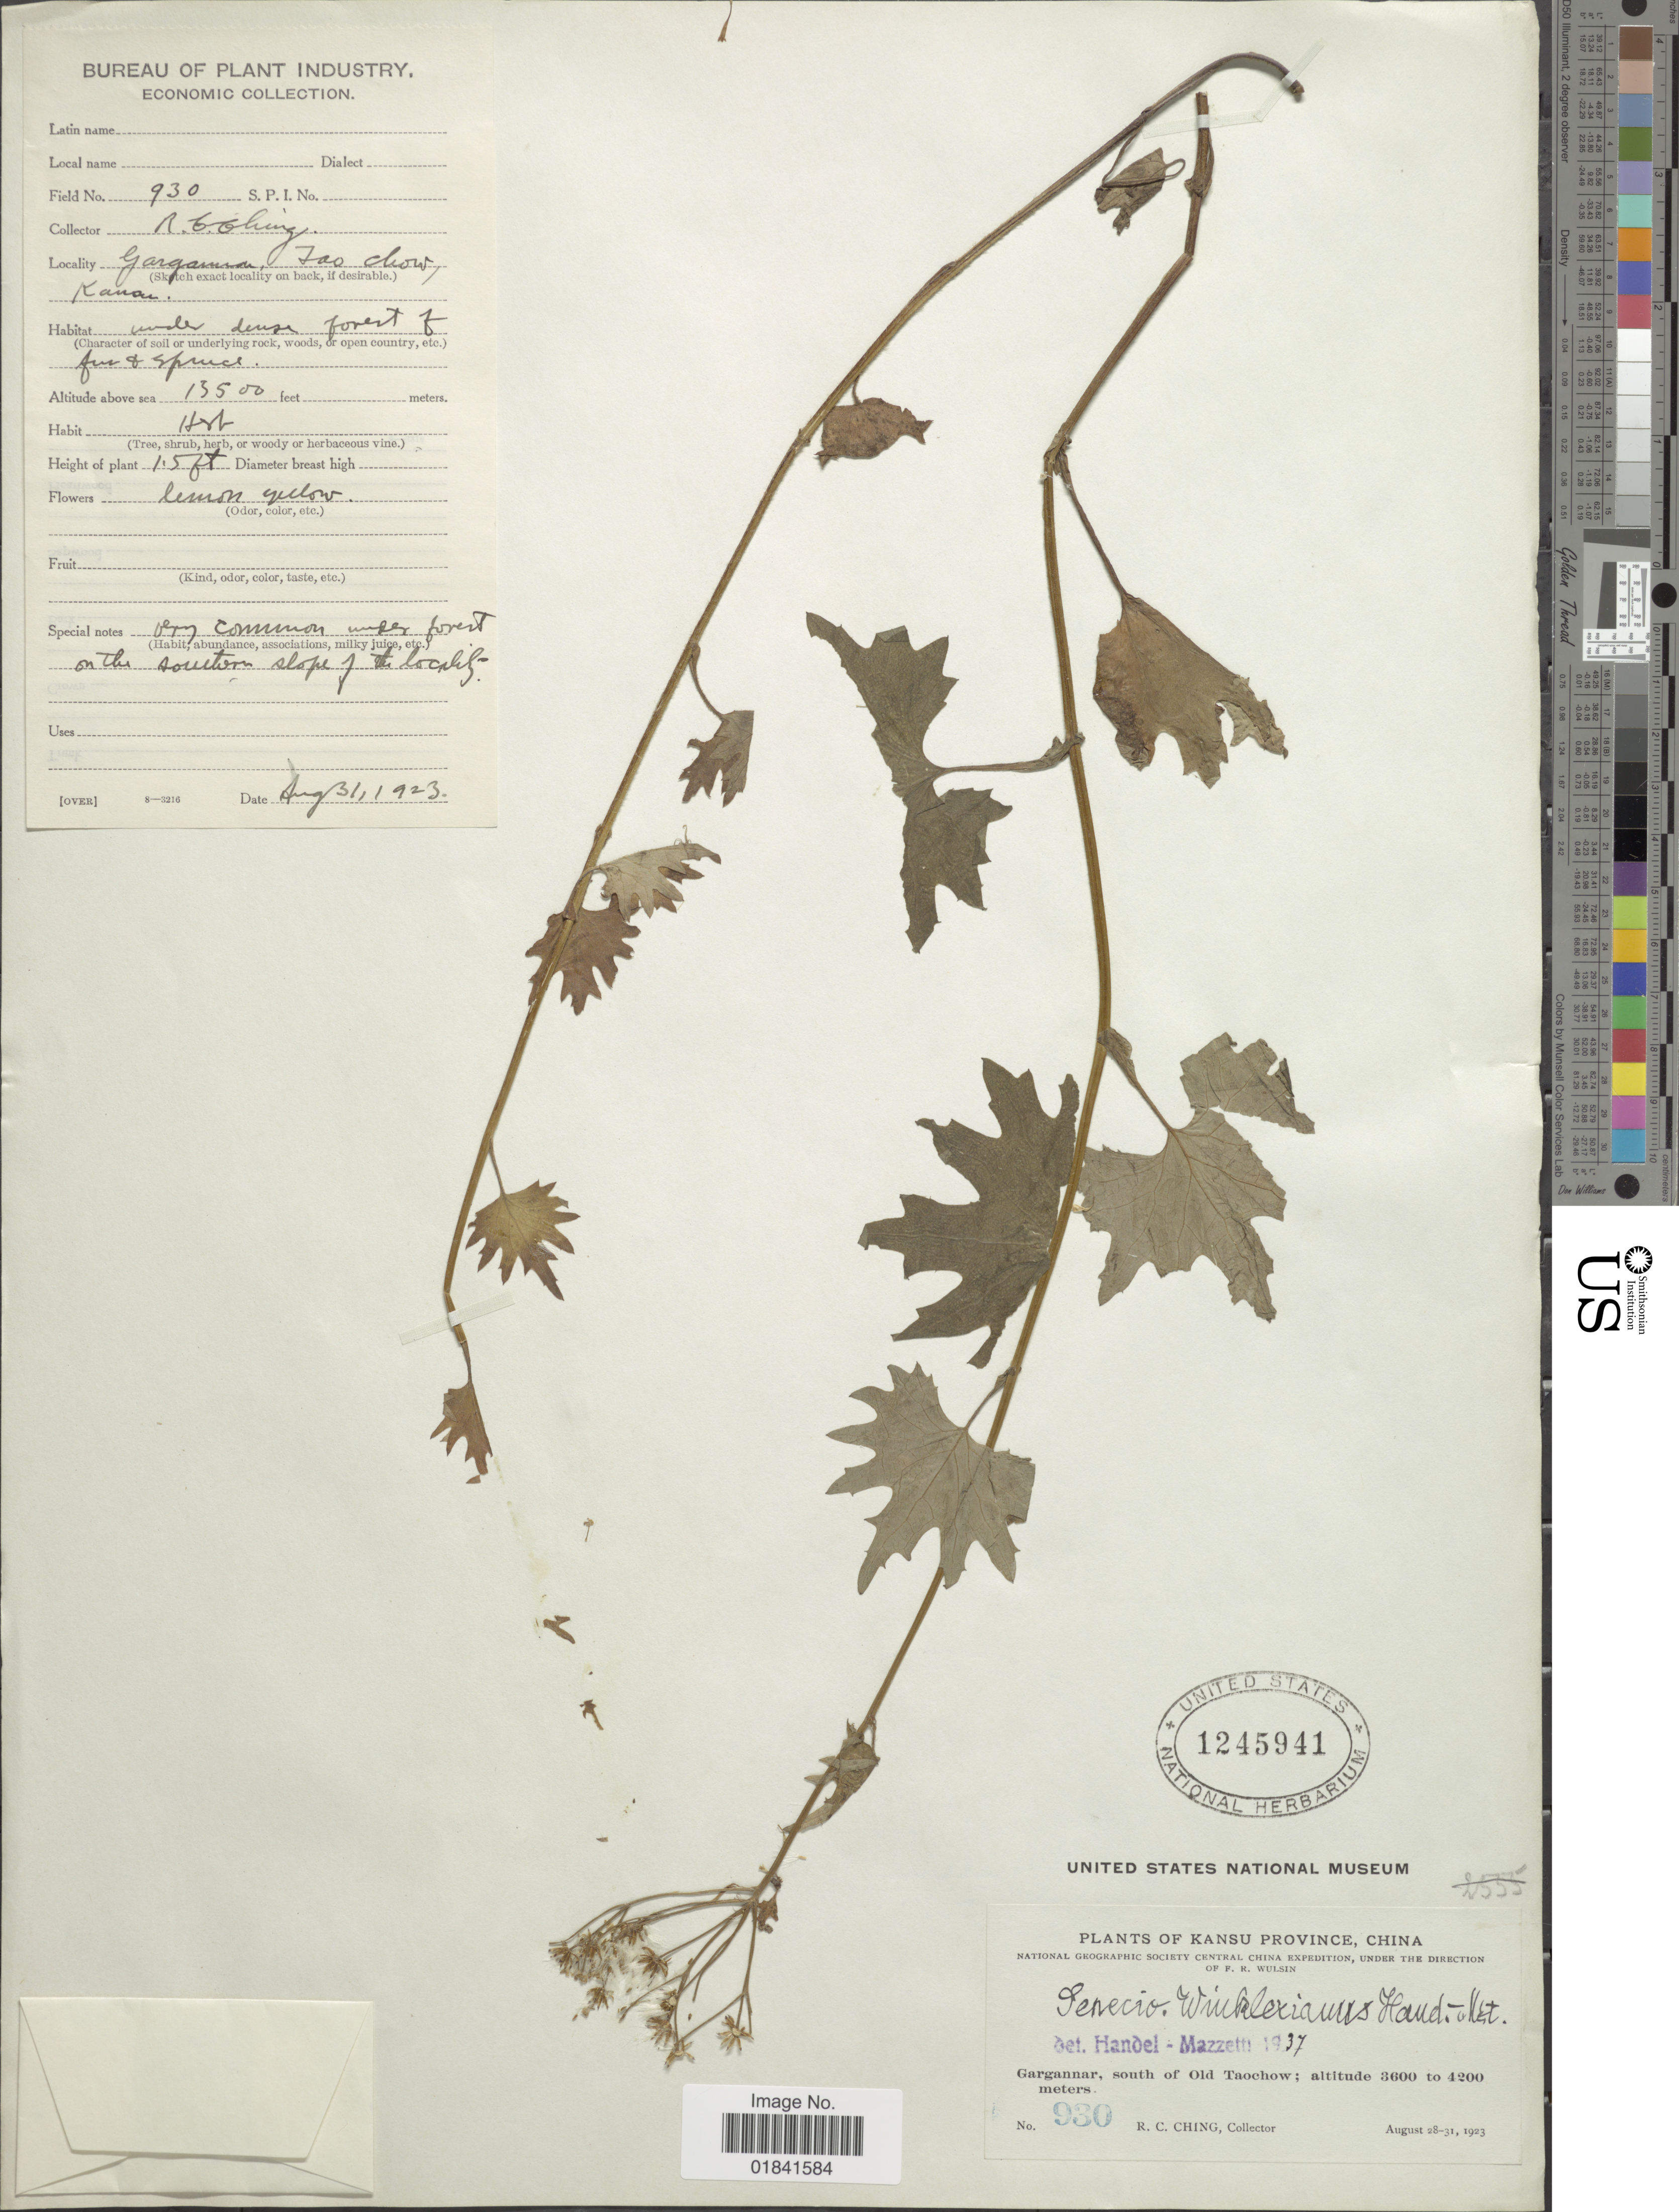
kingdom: Plantae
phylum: Tracheophyta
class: Magnoliopsida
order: Asterales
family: Asteraceae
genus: Senecio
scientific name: Senecio winklerianus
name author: Hand.-Mazz.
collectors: R. C. Ching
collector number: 930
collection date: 1923-08-28/1923-08-31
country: China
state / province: Gansu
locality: Kansu Province, Gargannar, south of Old Taochow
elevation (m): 3600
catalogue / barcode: US 1245941